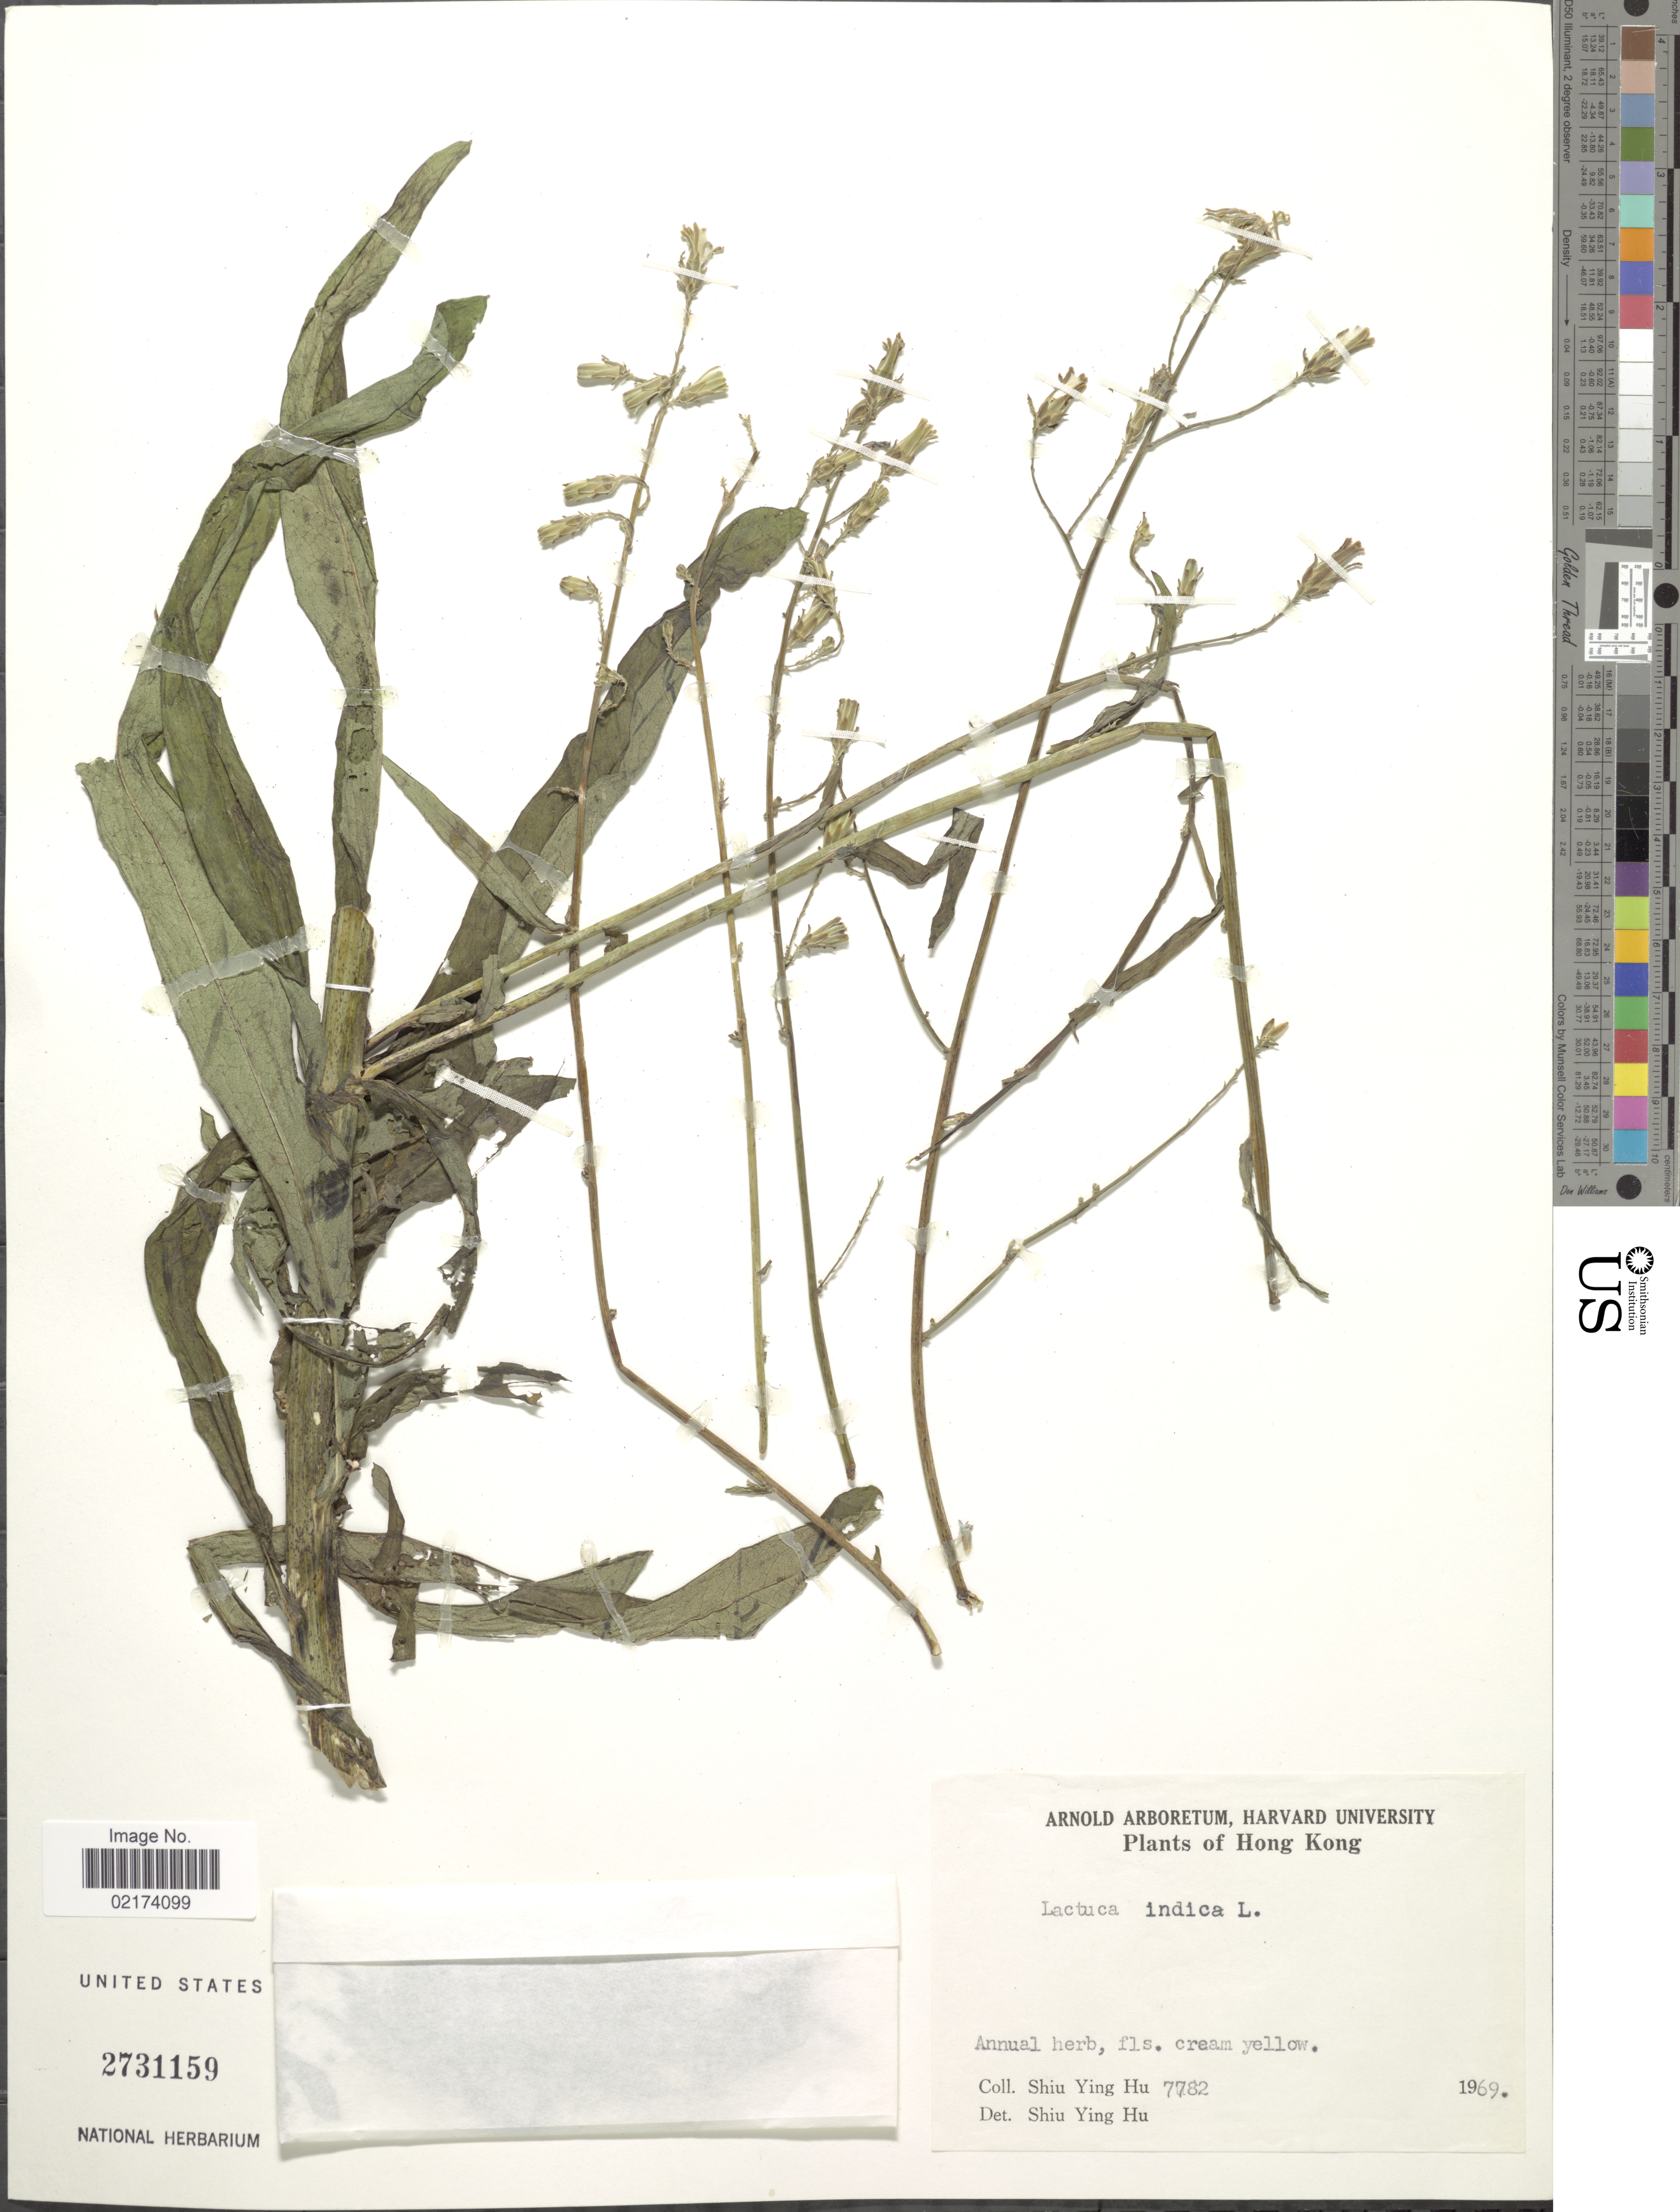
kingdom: Plantae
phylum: Tracheophyta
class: Magnoliopsida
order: Asterales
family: Asteraceae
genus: Lactuca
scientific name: Lactuca indica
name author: L.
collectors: S. Y. Hu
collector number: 7782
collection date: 1969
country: China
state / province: Hong Kong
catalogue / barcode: US 2731159